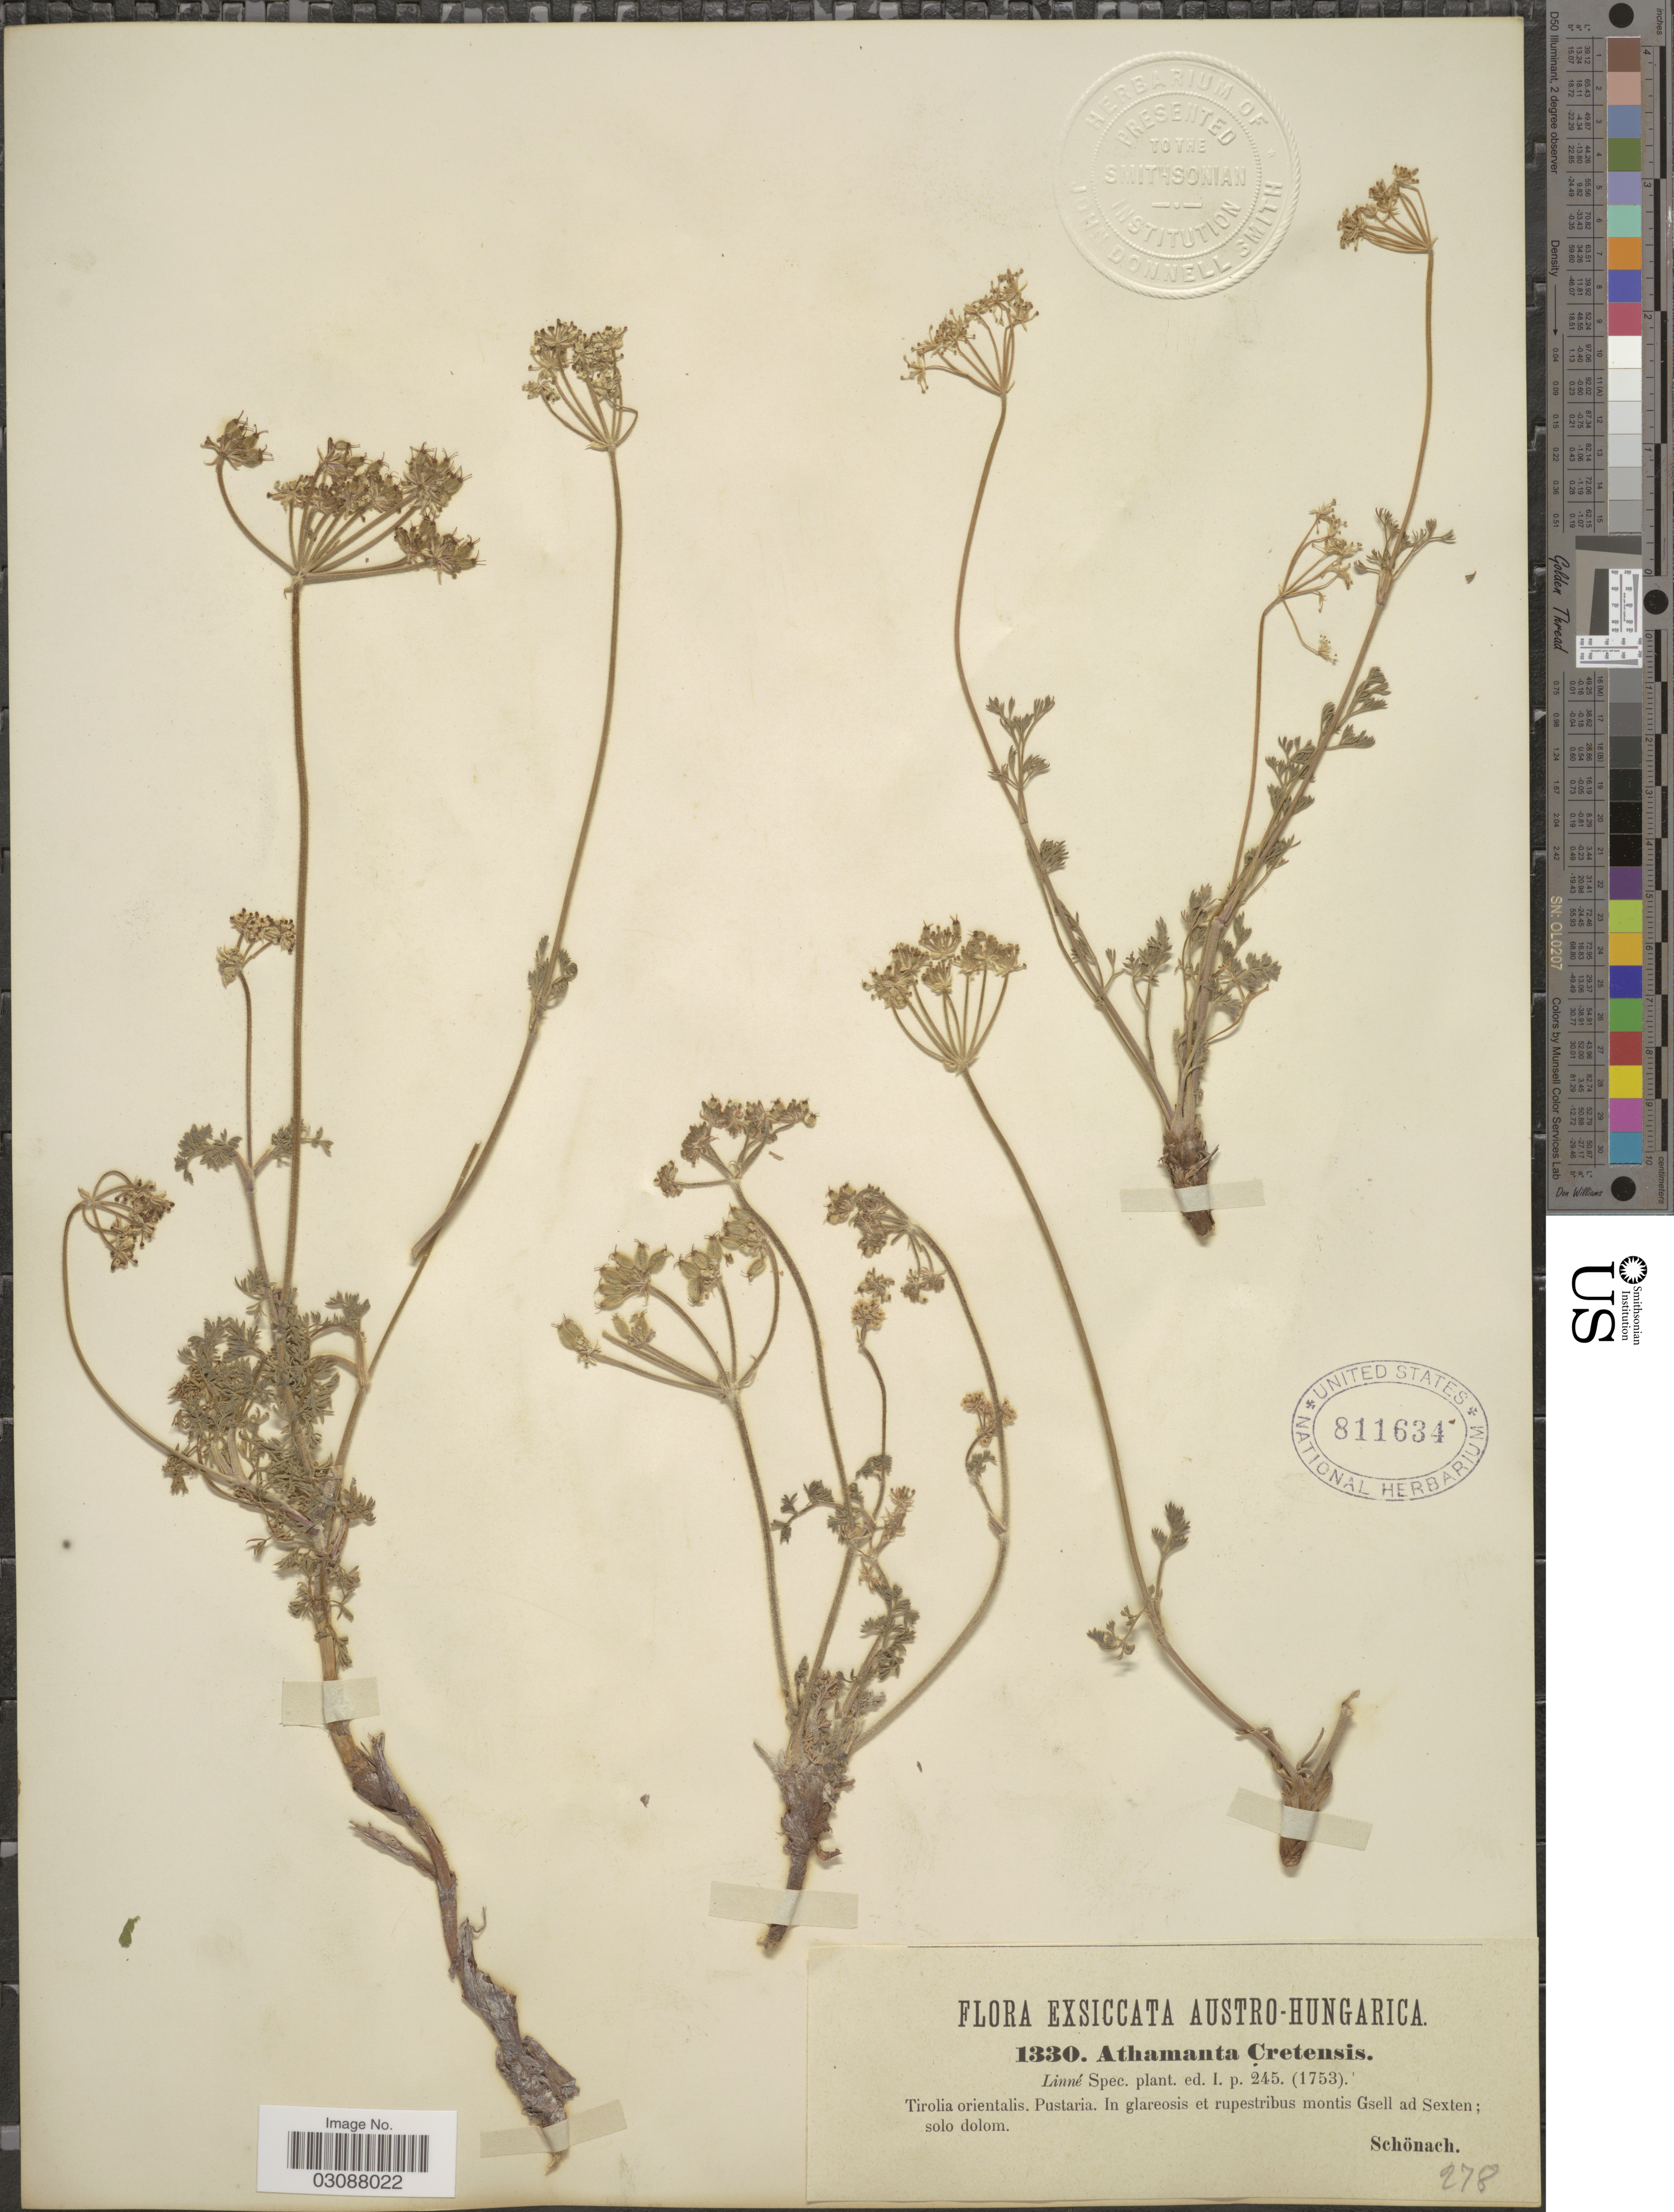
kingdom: Plantae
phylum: Tracheophyta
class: Magnoliopsida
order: Apiales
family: Apiaceae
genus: Athamanta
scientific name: Athamanta cretensis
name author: L.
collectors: Schönach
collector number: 1330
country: Italy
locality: Tirolia orientalis. Pustaria. In glareois et rupestribus montis Gsell ad Sexten. Austro-Hungarica.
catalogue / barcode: US 811634